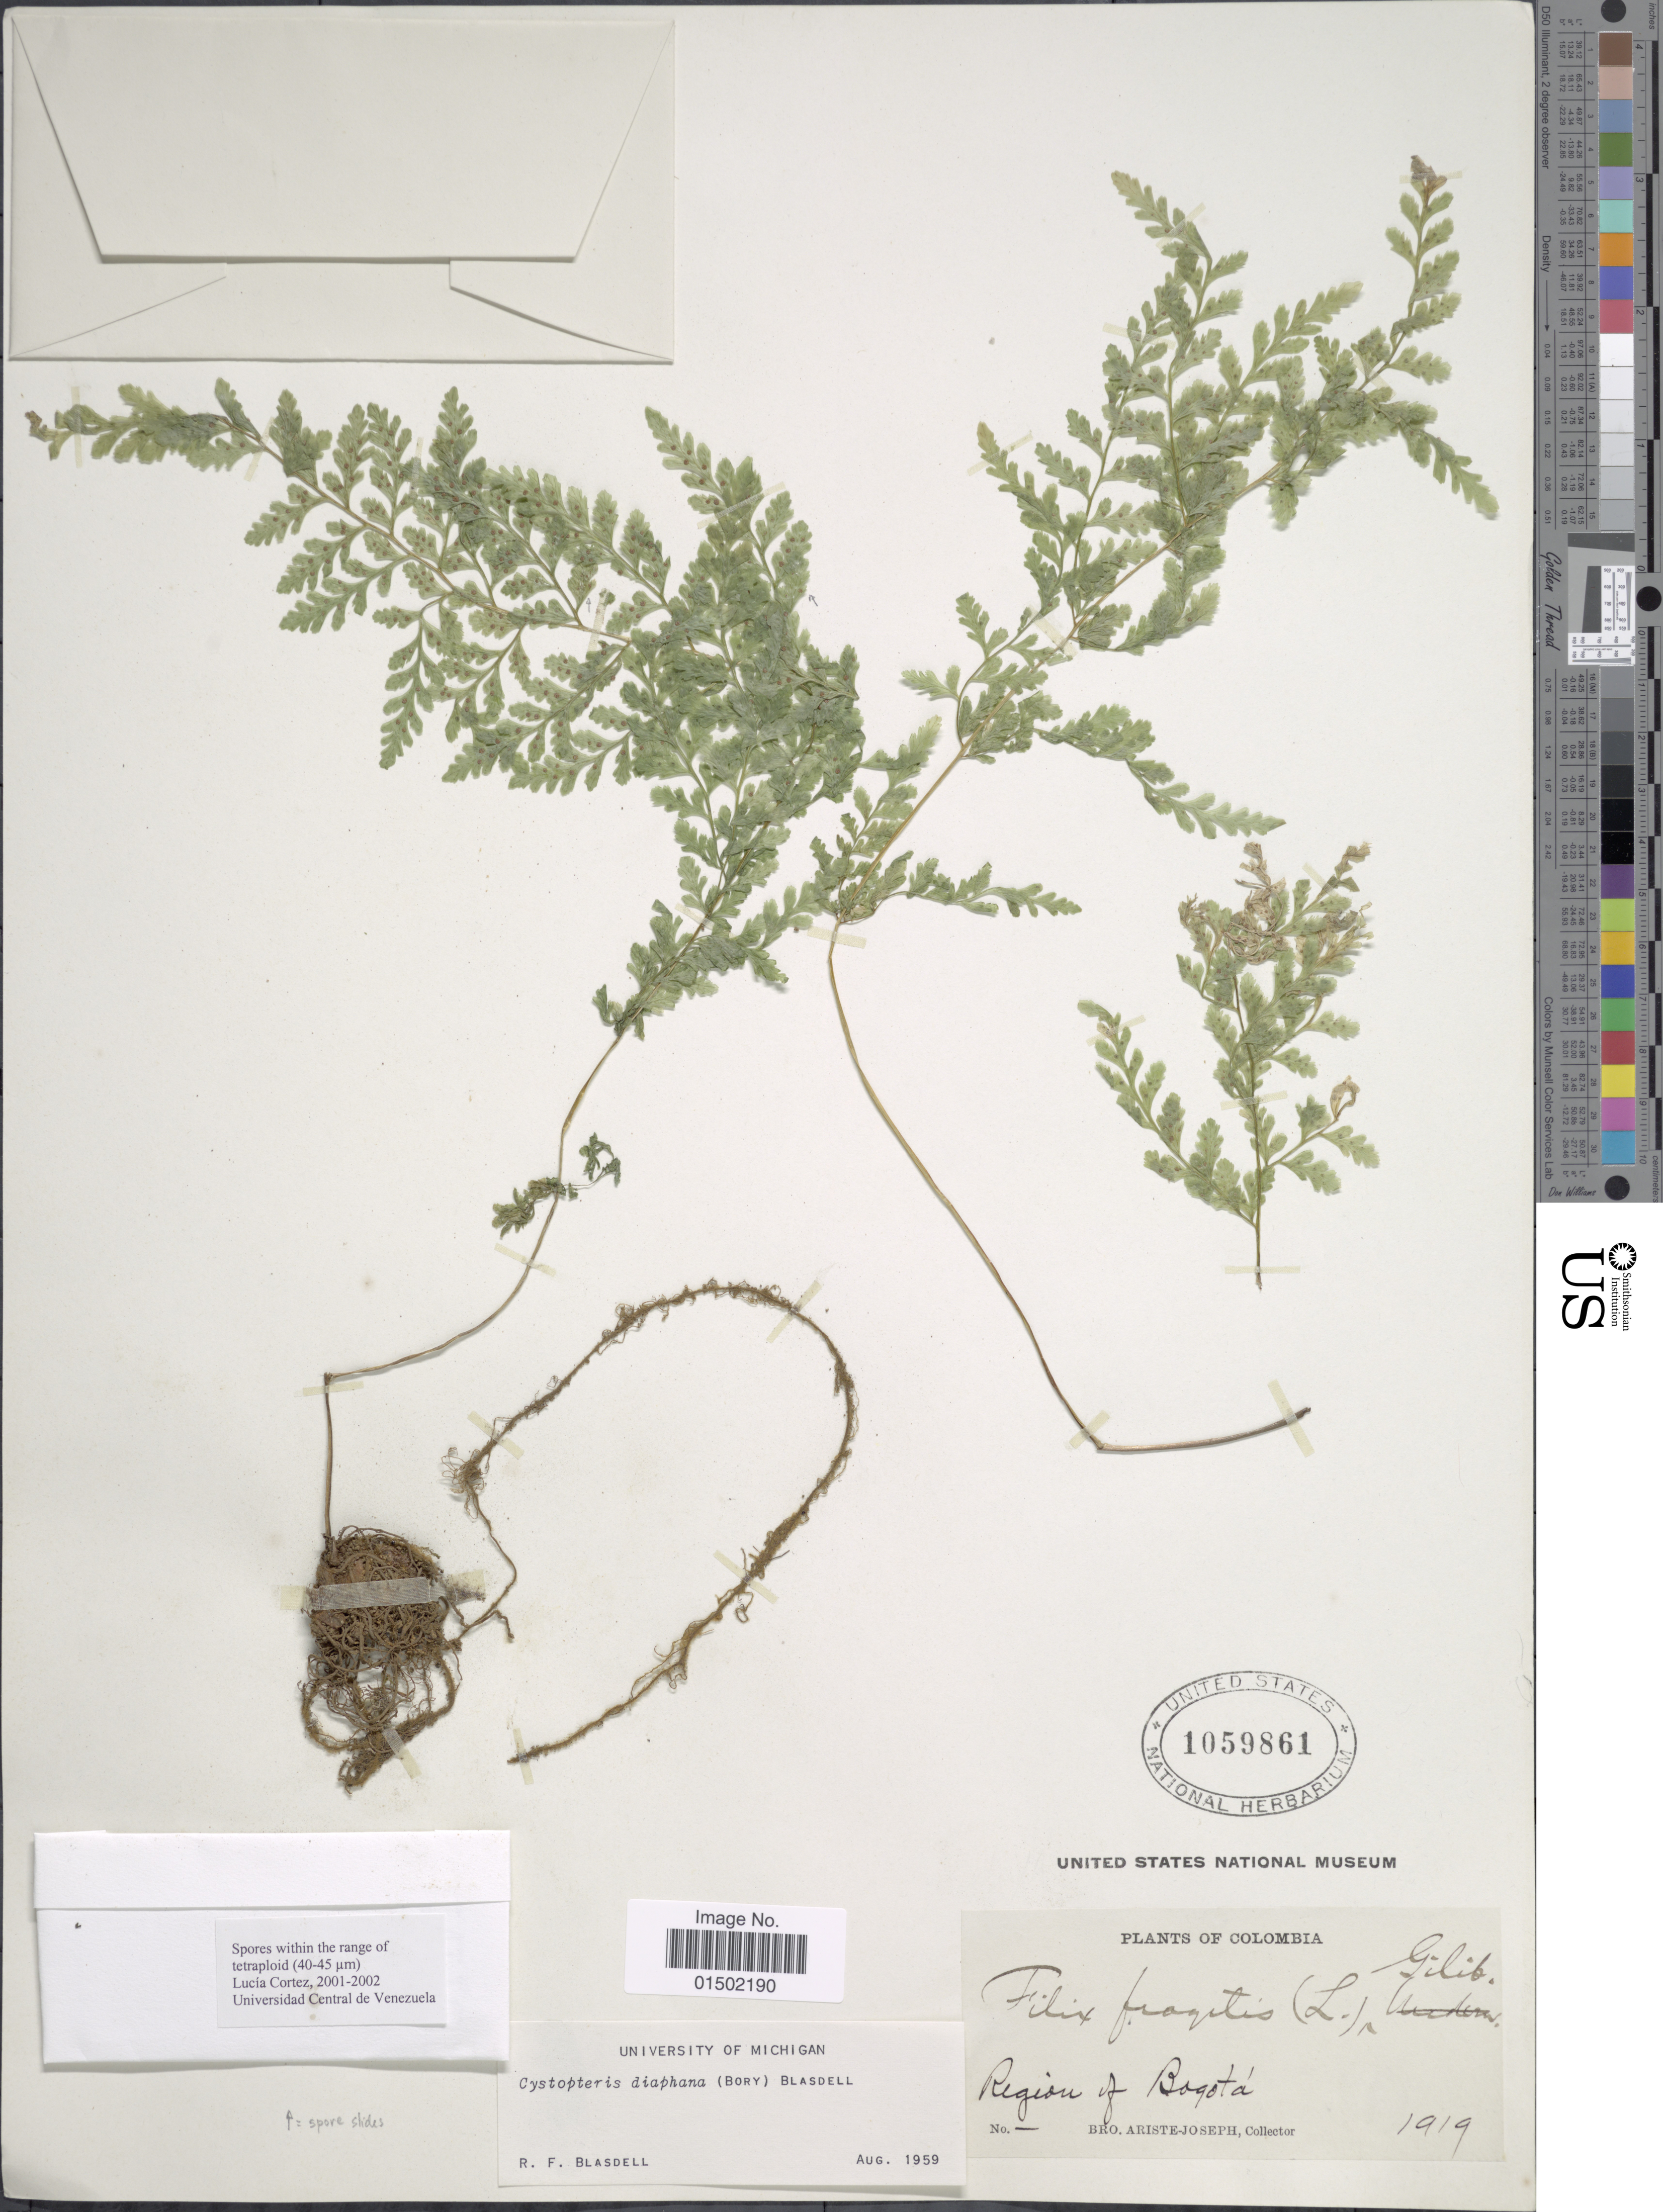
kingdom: Plantae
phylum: Tracheophyta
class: Polypodiopsida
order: Polypodiales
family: Cystopteridaceae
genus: Cystopteris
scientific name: Cystopteris diaphana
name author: (Bory) Blasdell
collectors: Bro. Ariste-Joseph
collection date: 1919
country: Colombia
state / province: Bogota D.C.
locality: Region of Bogota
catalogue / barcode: US 1059861